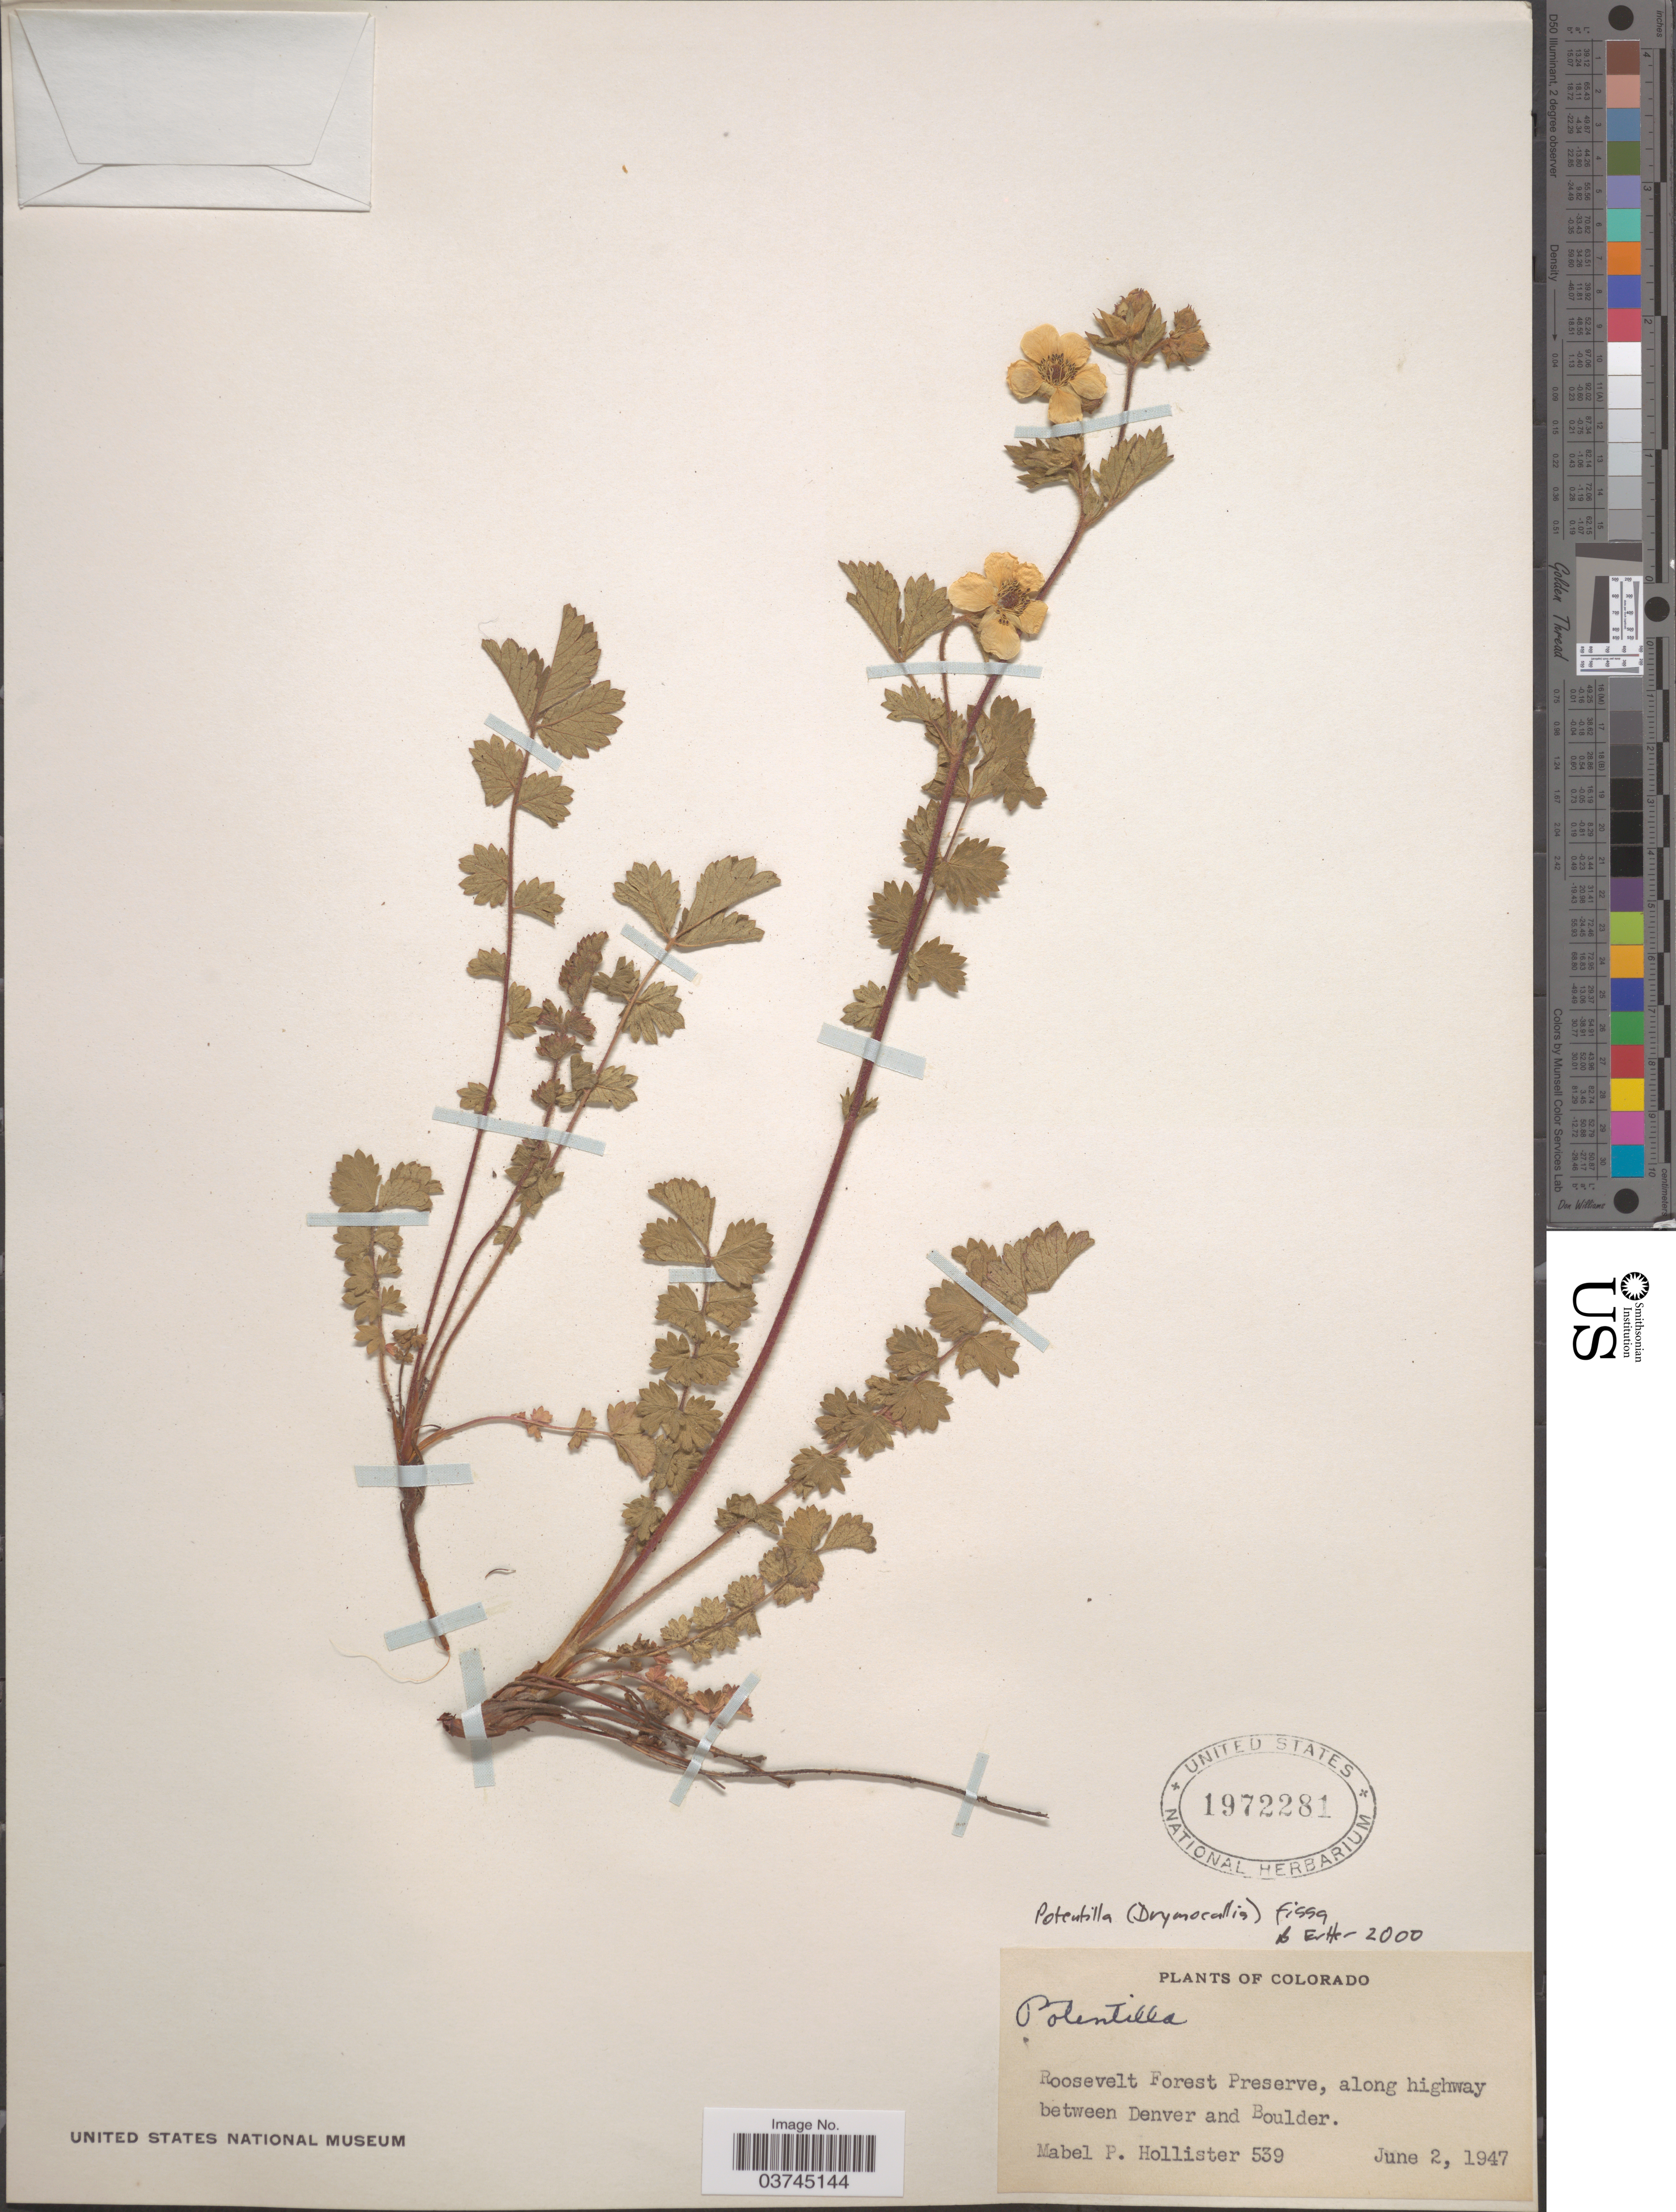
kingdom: Plantae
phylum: Tracheophyta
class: Magnoliopsida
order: Rosales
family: Rosaceae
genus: Drymocallis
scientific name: Drymocallis fissa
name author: (Nutt.) Rydb.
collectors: M. Hollister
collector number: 539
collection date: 1947-06-02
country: United States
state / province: Colorado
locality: Roosevelt Forest Preserve, along highway between Denver and Boulder.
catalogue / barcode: US 1972281